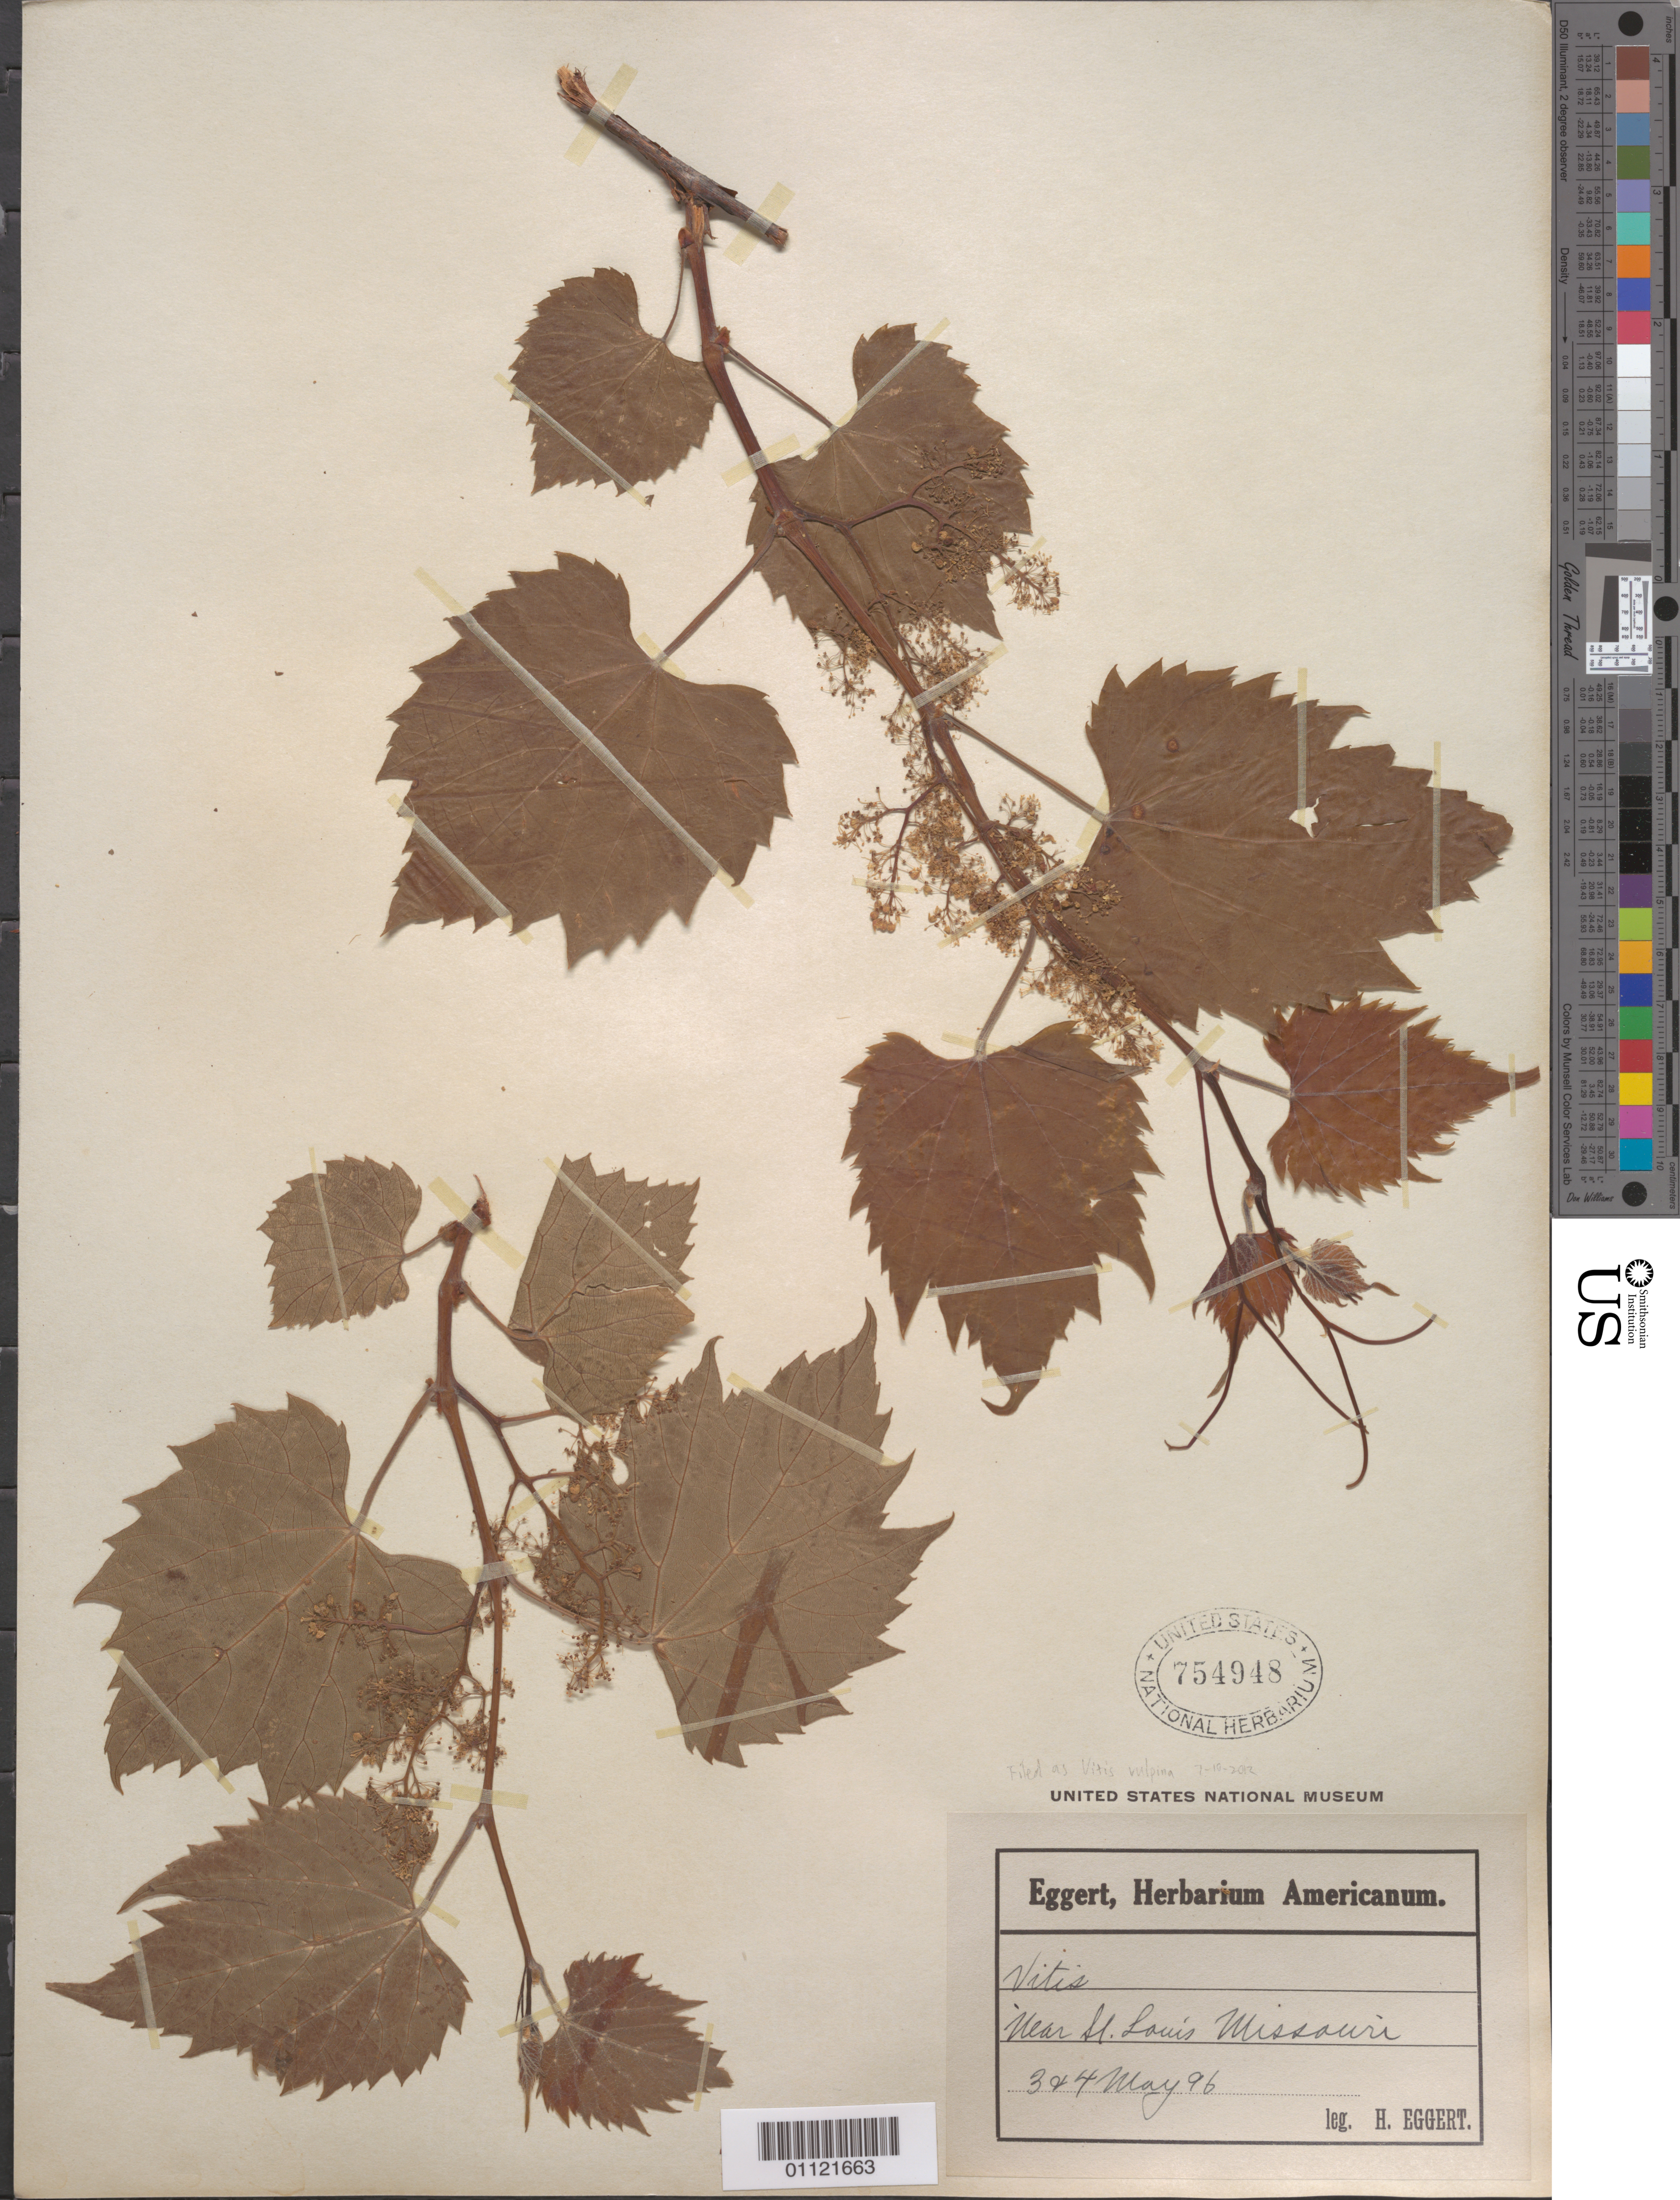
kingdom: Plantae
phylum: Tracheophyta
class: Magnoliopsida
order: Vitales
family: Vitaceae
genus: Vitis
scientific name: Vitis vulpina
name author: L.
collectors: H. Eggert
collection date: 1896-05-03,1896-05-04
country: United States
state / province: Missouri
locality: near St. Louis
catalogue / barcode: US 754948